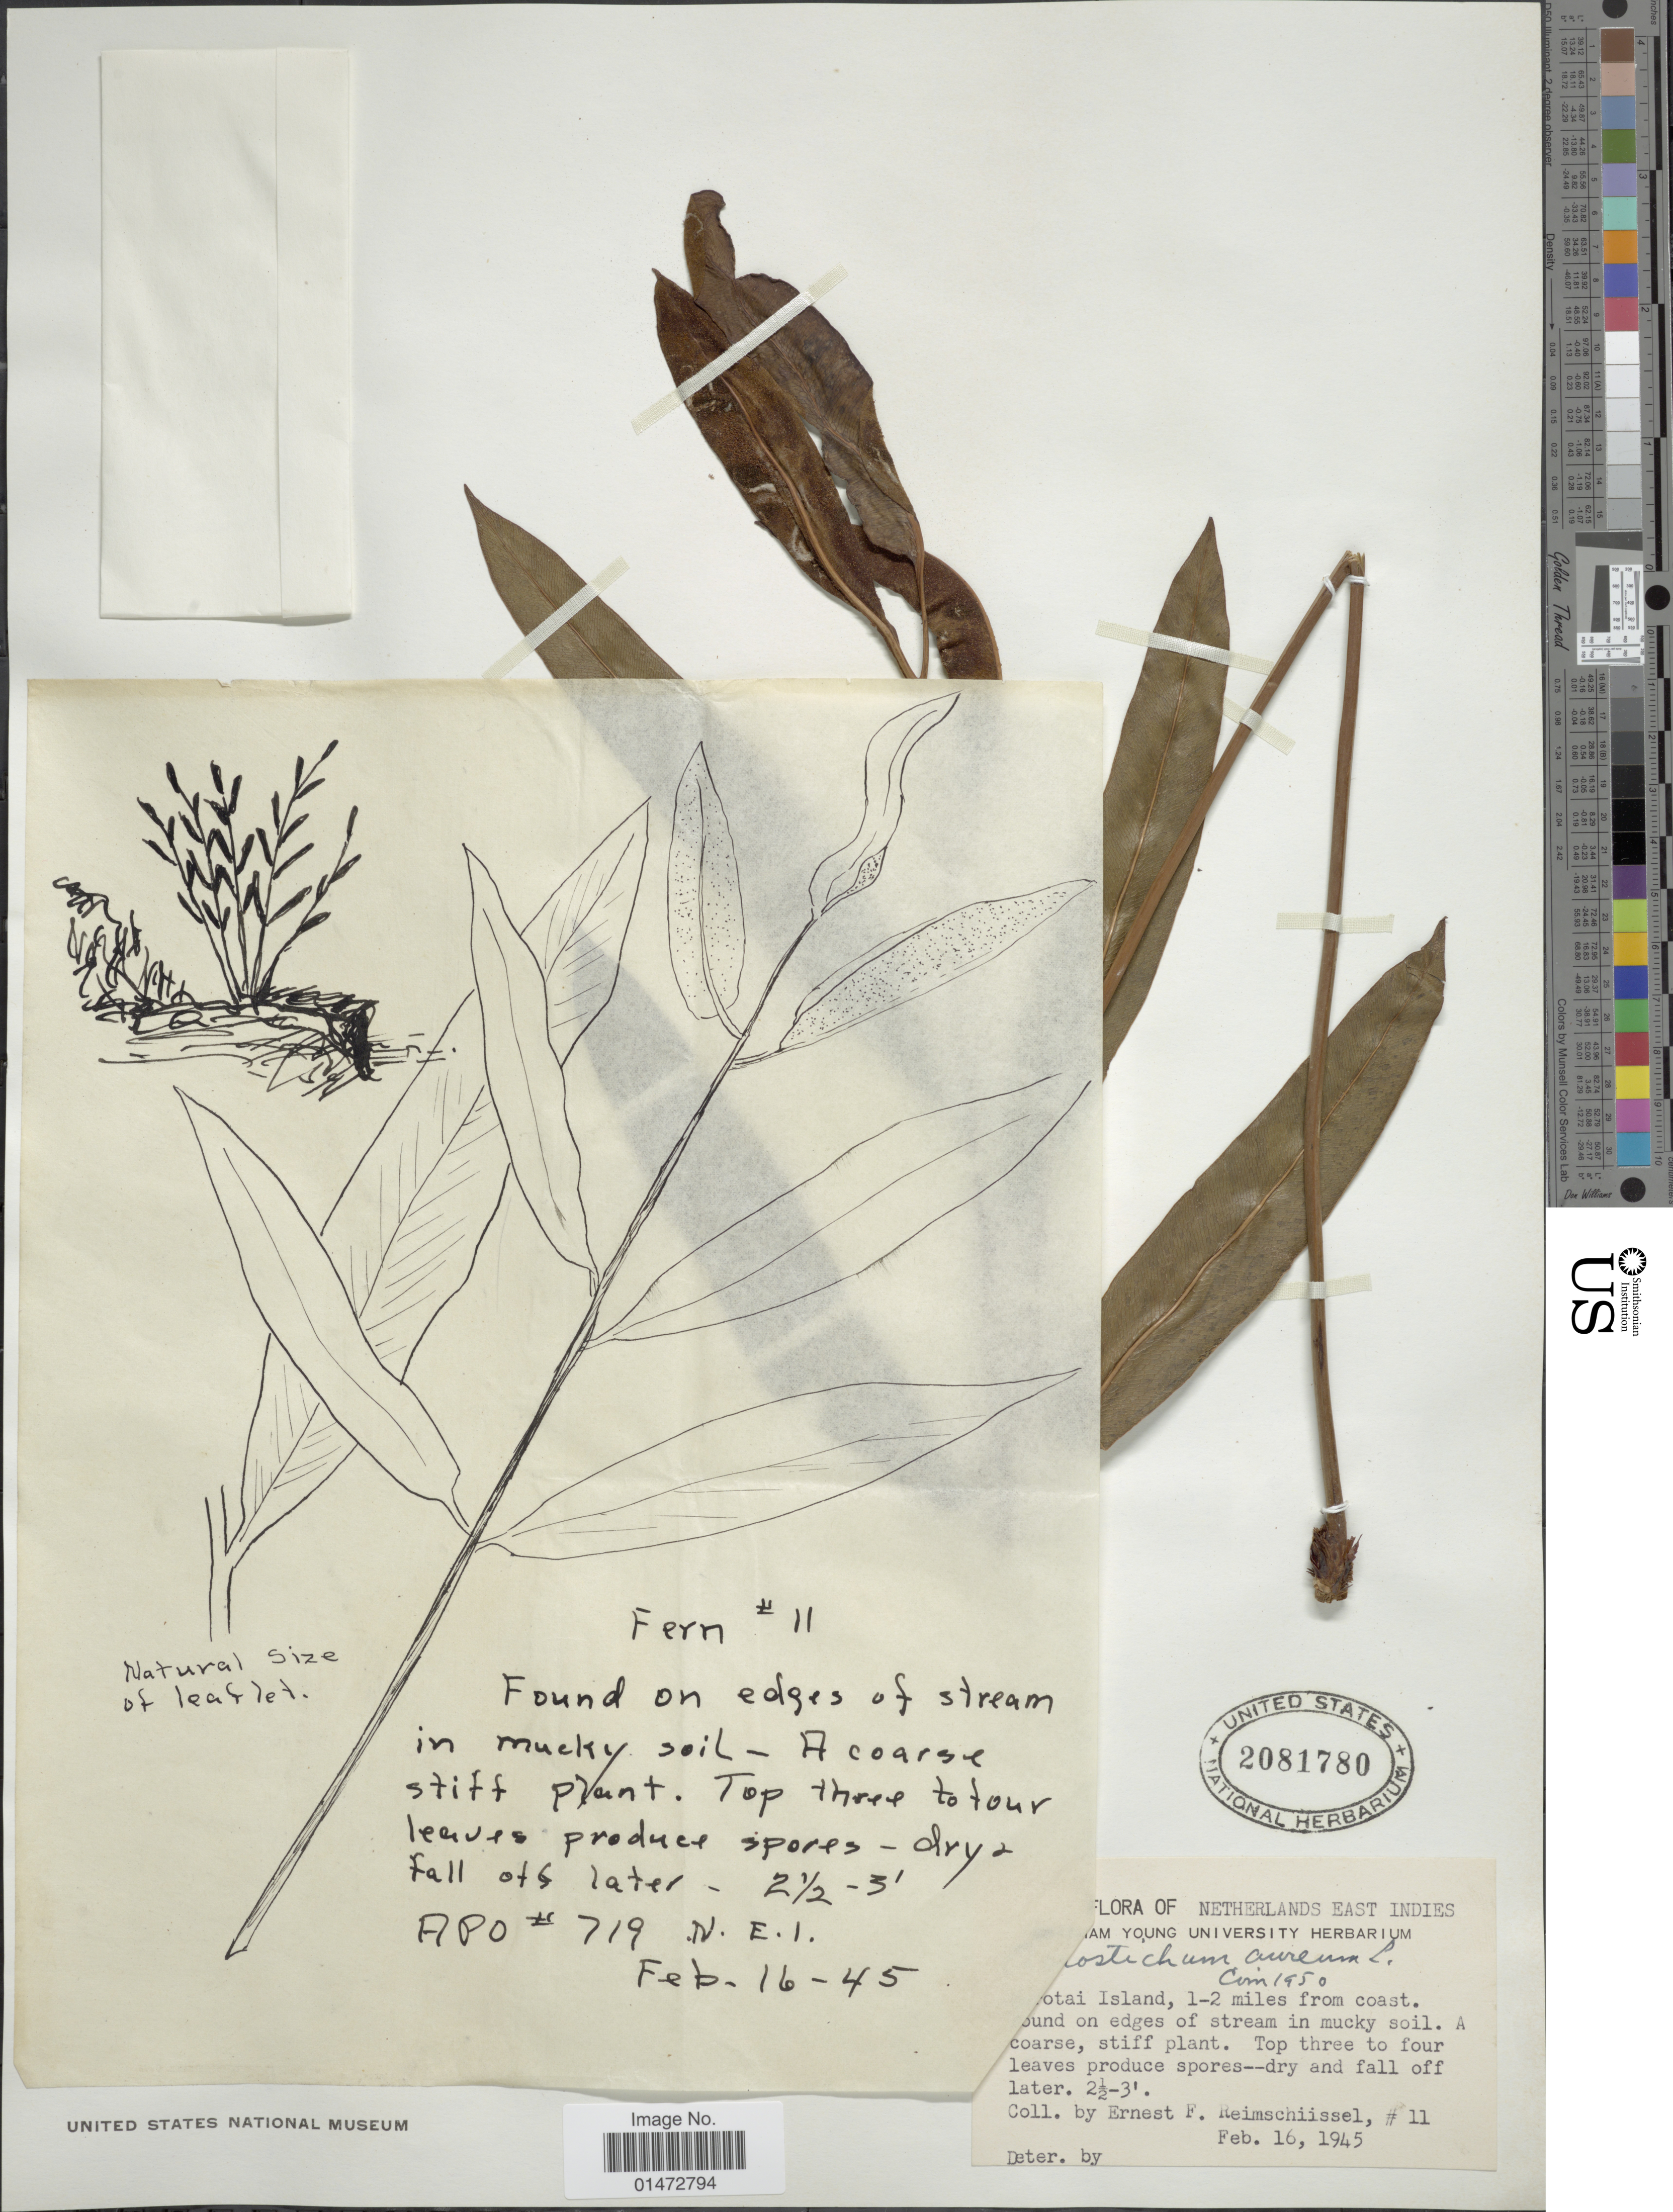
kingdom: Plantae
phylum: Tracheophyta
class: Polypodiopsida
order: Polypodiales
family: Pteridaceae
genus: Acrostichum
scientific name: Acrostichum aureum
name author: L.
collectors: E. Reimschiissel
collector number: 11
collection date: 1945-02-16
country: Indonesia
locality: Netherlands East Indies. [illegible text] Island, 1-2 miles from coast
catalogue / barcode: US 2081780